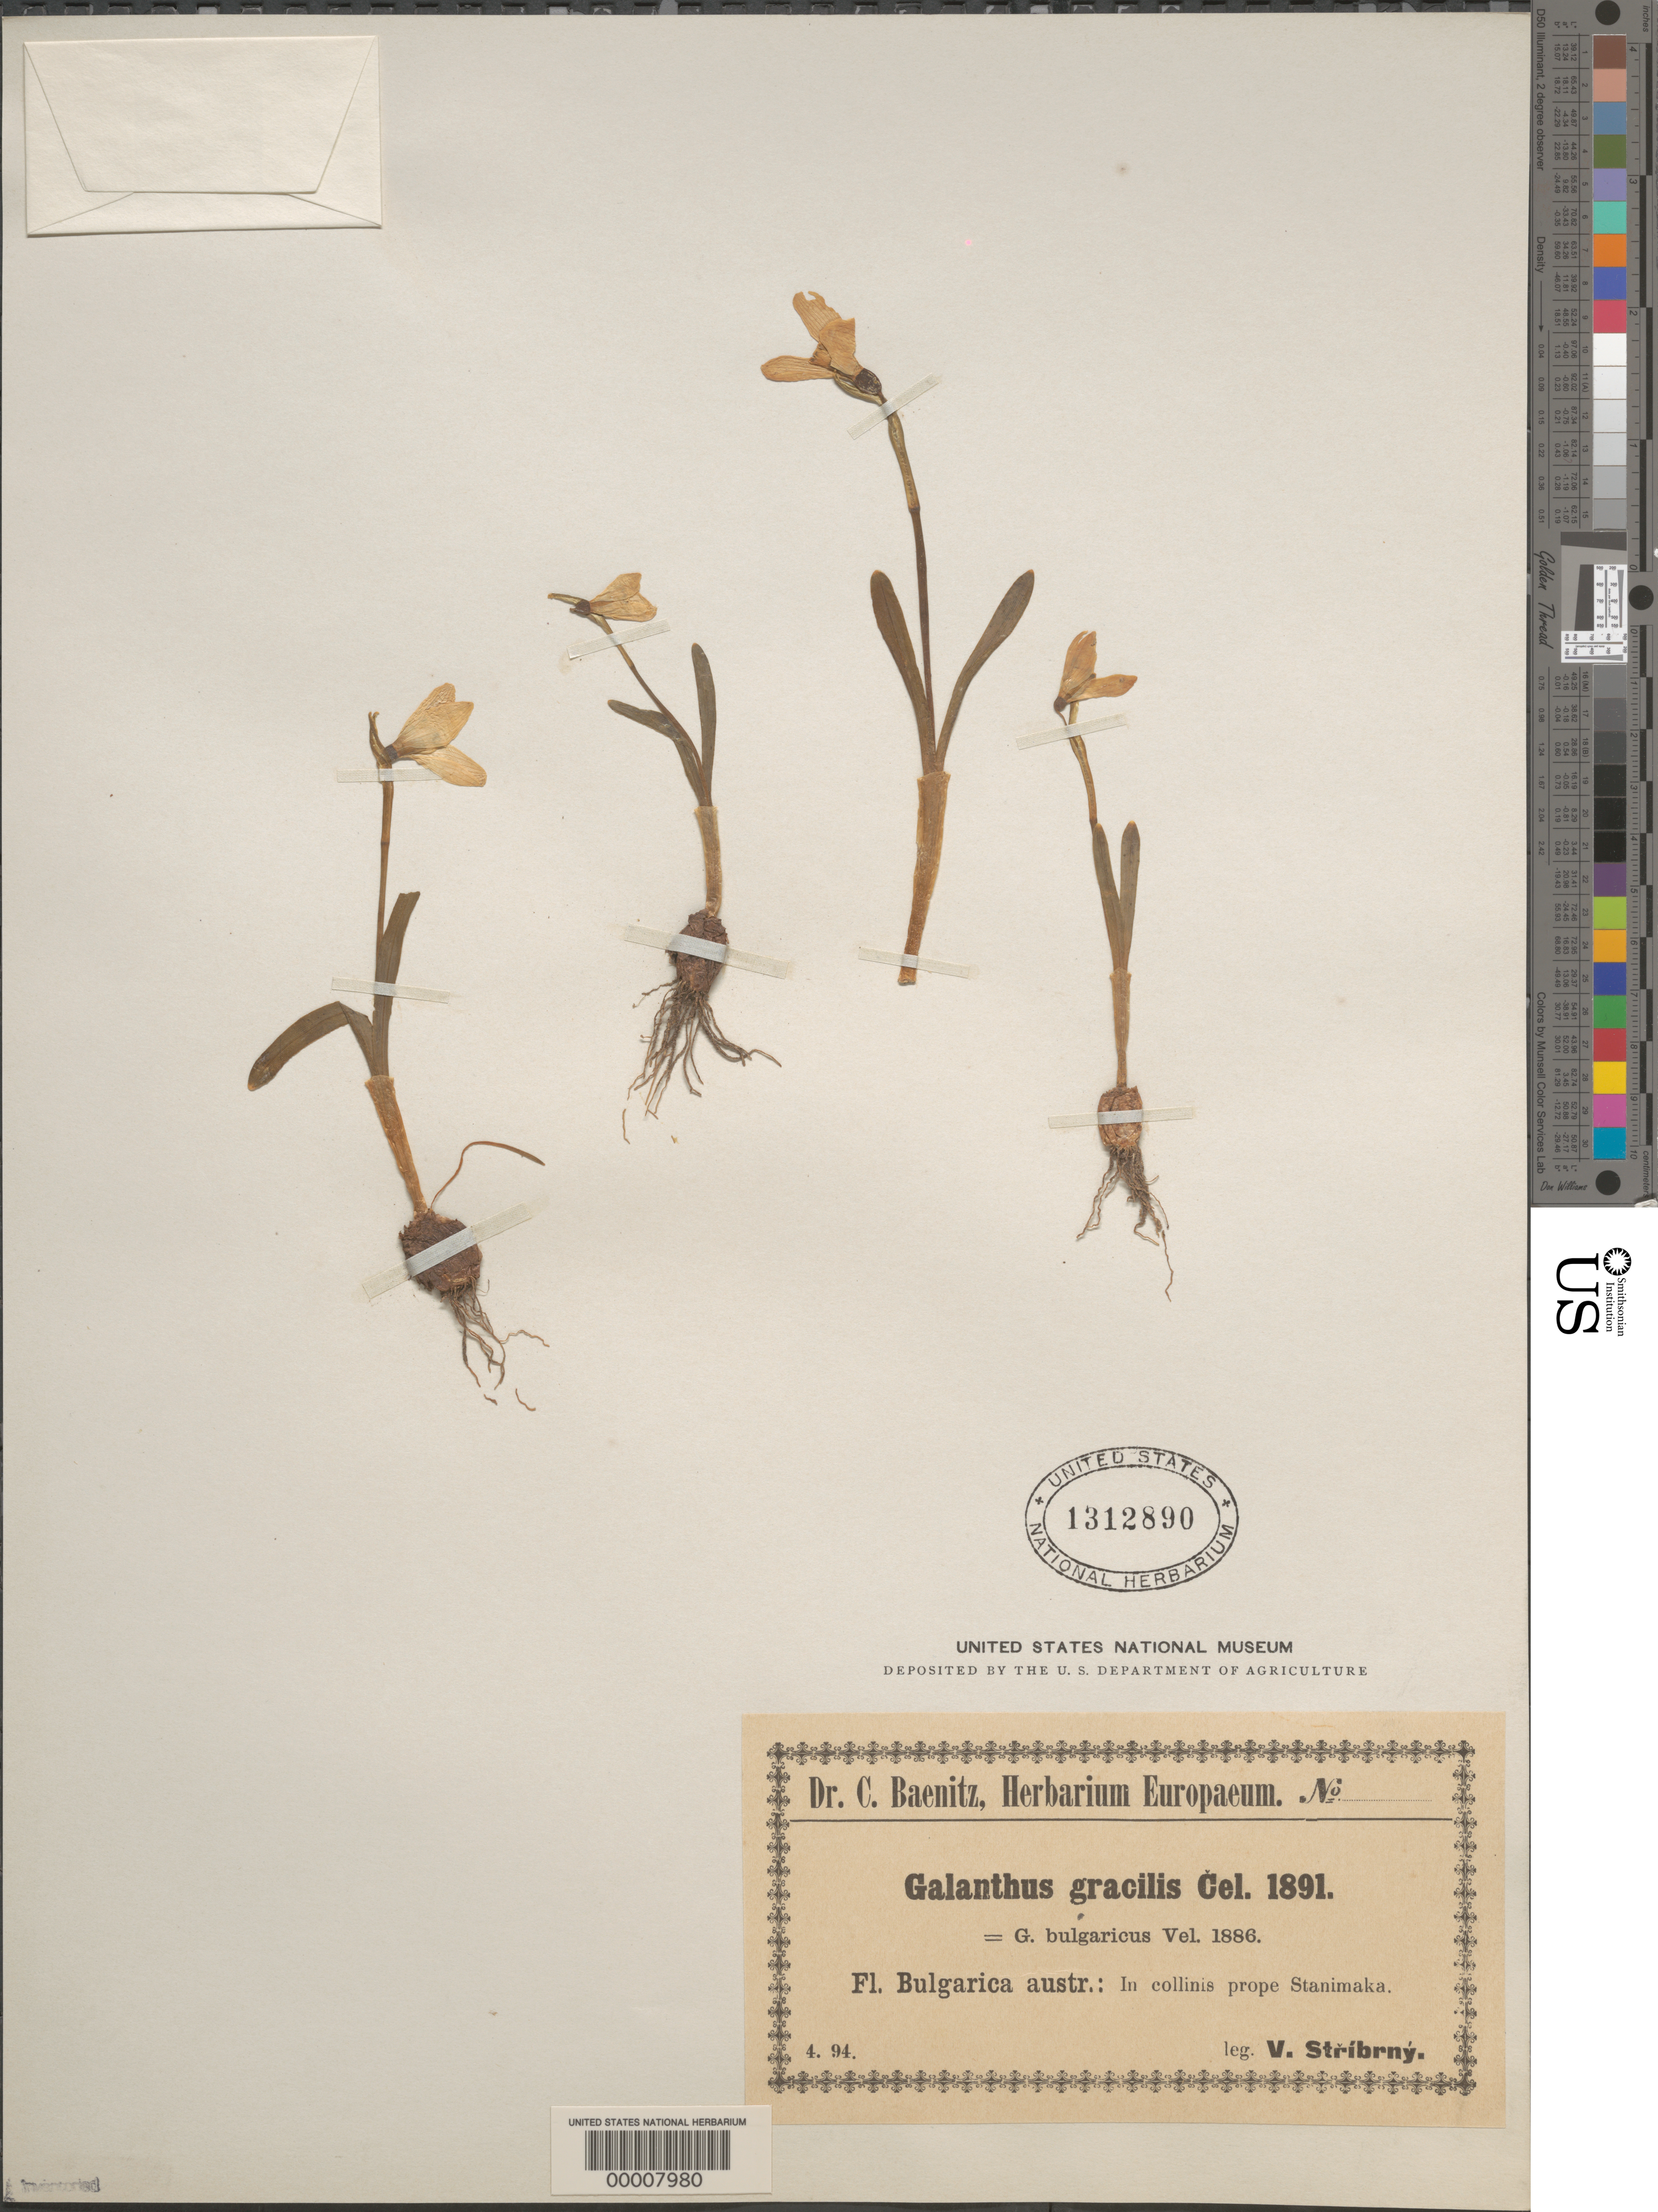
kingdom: Plantae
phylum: Tracheophyta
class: Liliopsida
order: Asparagales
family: Amaryllidaceae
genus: Galanthus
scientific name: Galanthus gracilis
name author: Čelak.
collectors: V. Stribrny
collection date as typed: Apr 1894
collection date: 1894-04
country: Bulgaria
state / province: Plovdiv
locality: Near Stanimaka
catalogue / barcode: US 1312890